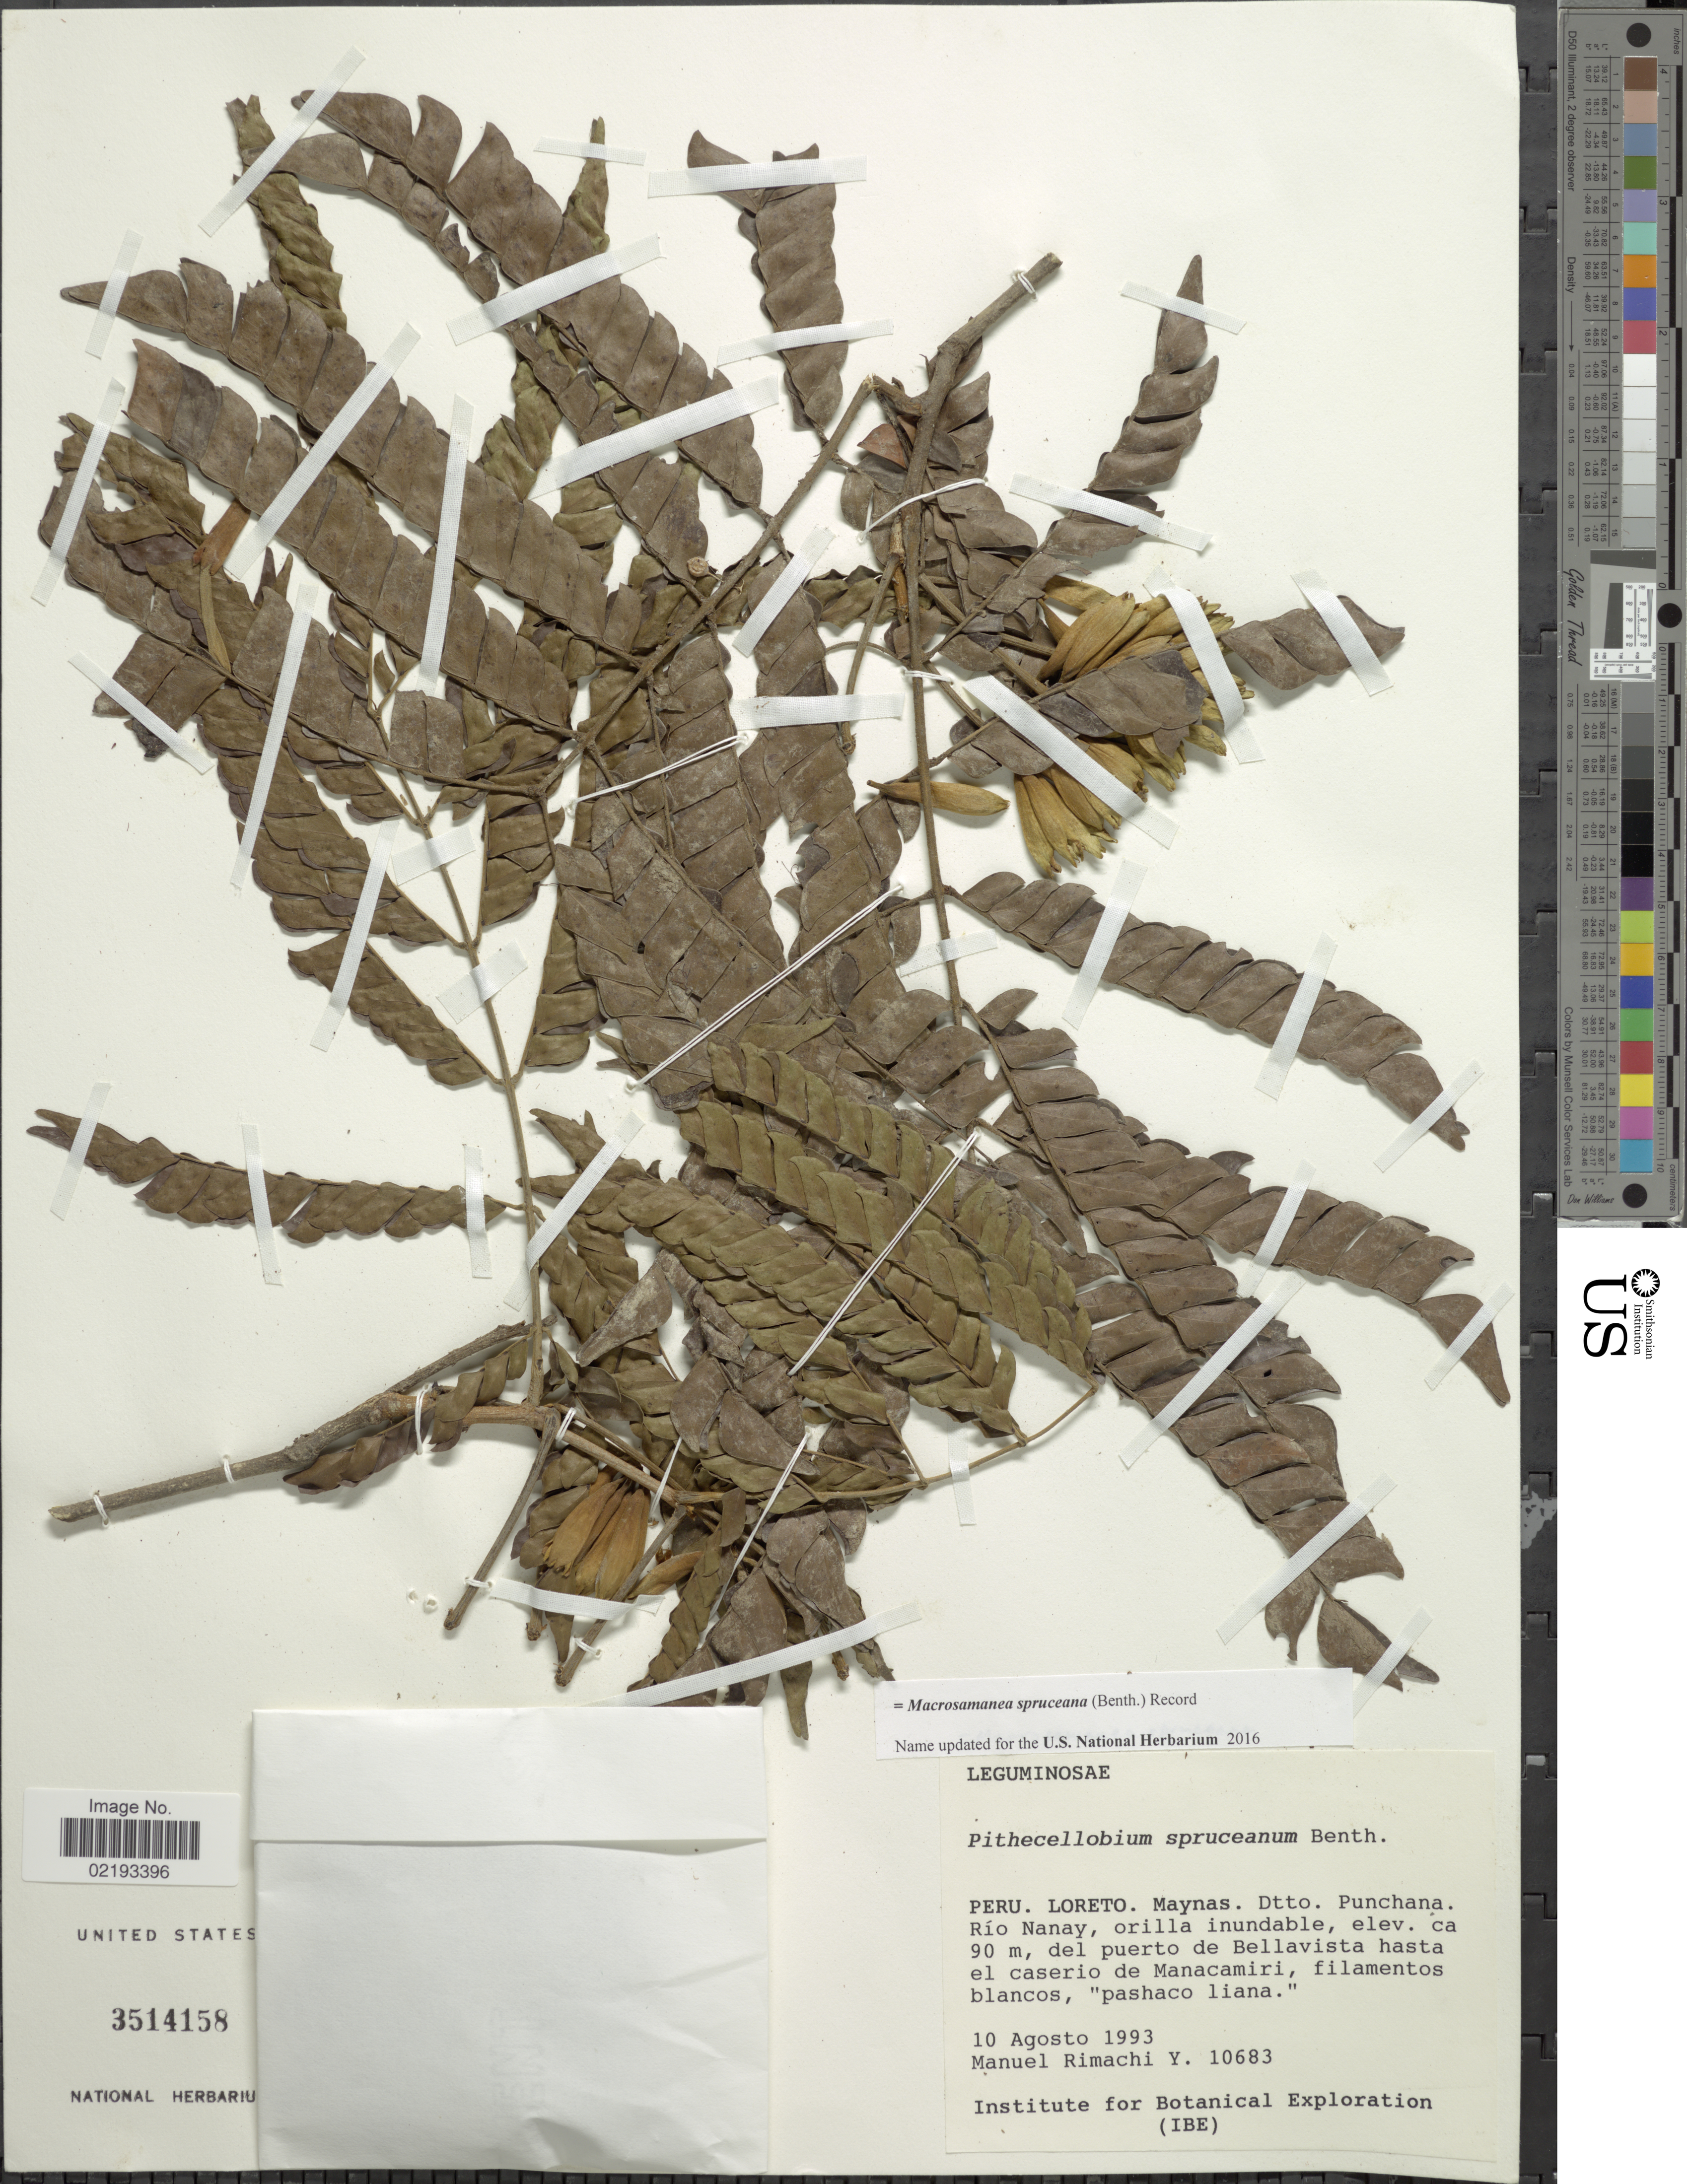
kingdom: Plantae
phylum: Tracheophyta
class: Magnoliopsida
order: Fabales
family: Fabaceae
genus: Macrosamanea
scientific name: Macrosamanea spruceana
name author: (Benth.) Killip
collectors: M. Rimachi Y.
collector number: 10683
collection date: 1993-08-10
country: Peru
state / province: Loreto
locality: Maynas. Dtto. Punchana. Río Nanay, orilla inundable, del puerto de Bellavista hasta el caserio de Manacamiri, filamentos blancos, 'pashaco liana'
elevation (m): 90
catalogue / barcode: US 3514158